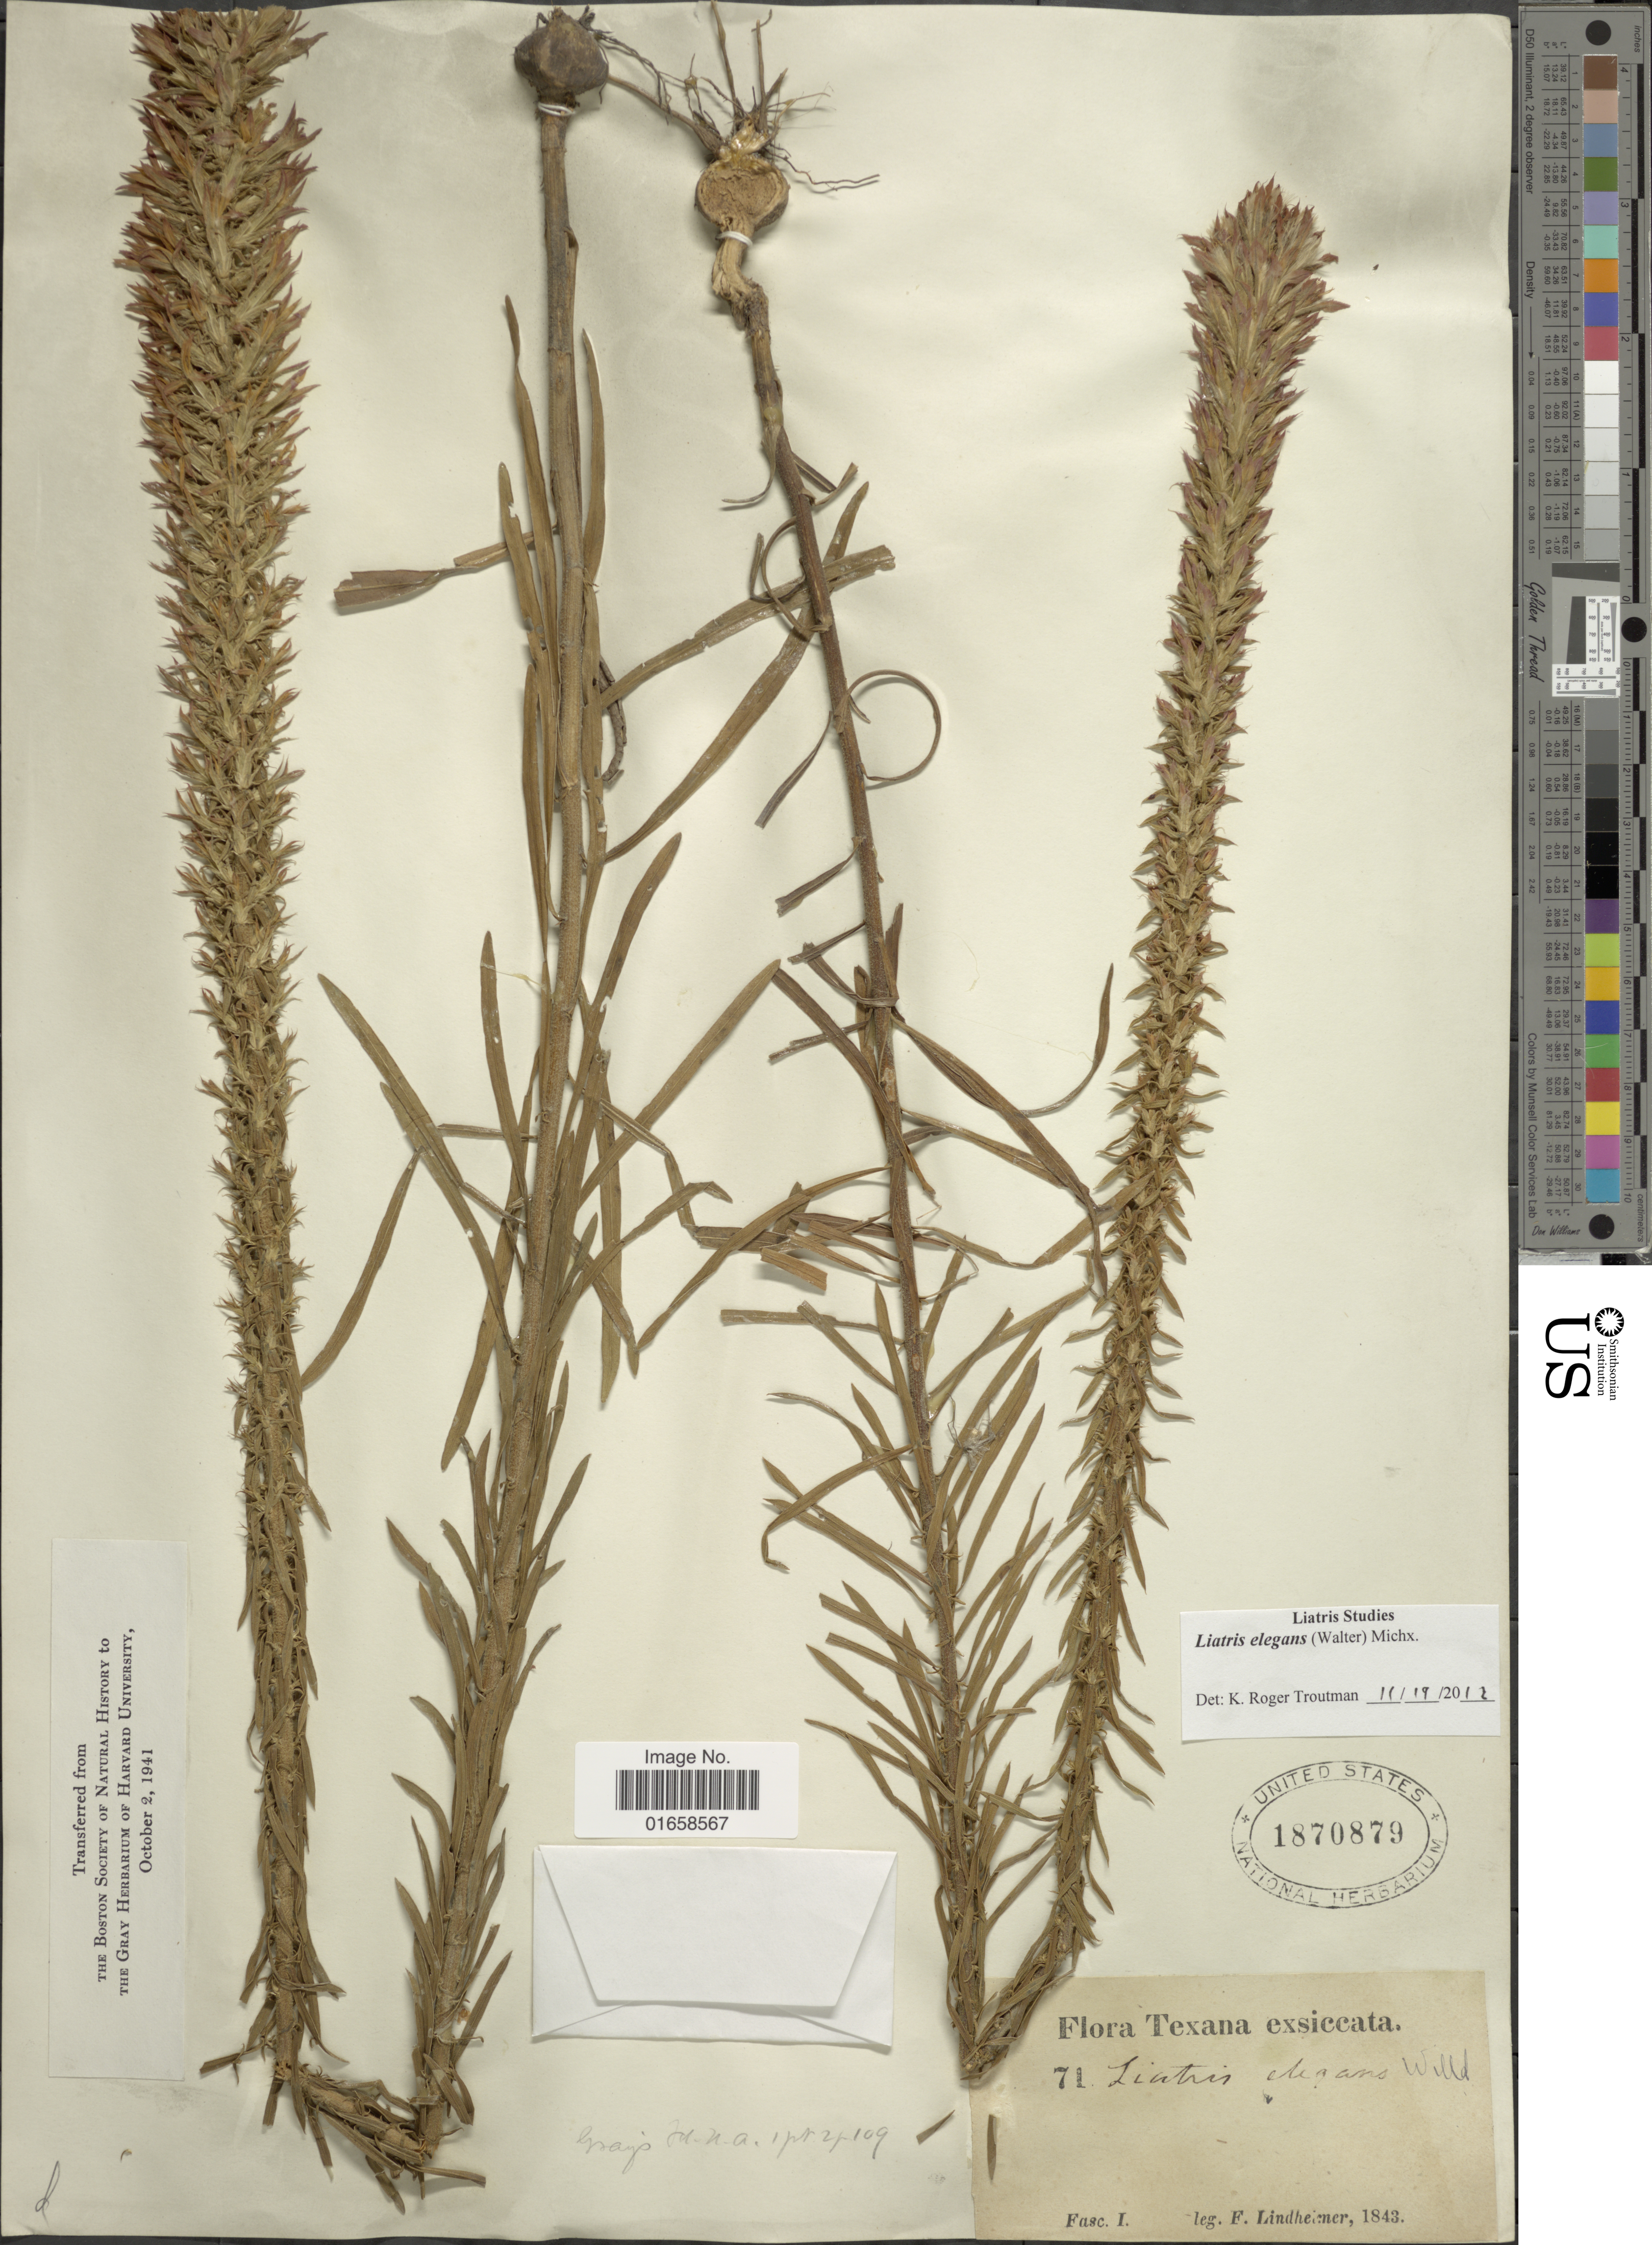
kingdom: Plantae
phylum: Tracheophyta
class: Magnoliopsida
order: Asterales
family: Asteraceae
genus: Liatris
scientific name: Liatris elegans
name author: (Walter) Michx.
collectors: F. Lindheimer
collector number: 71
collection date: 1843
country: United States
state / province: Texas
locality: Fasc I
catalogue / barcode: US 1870879